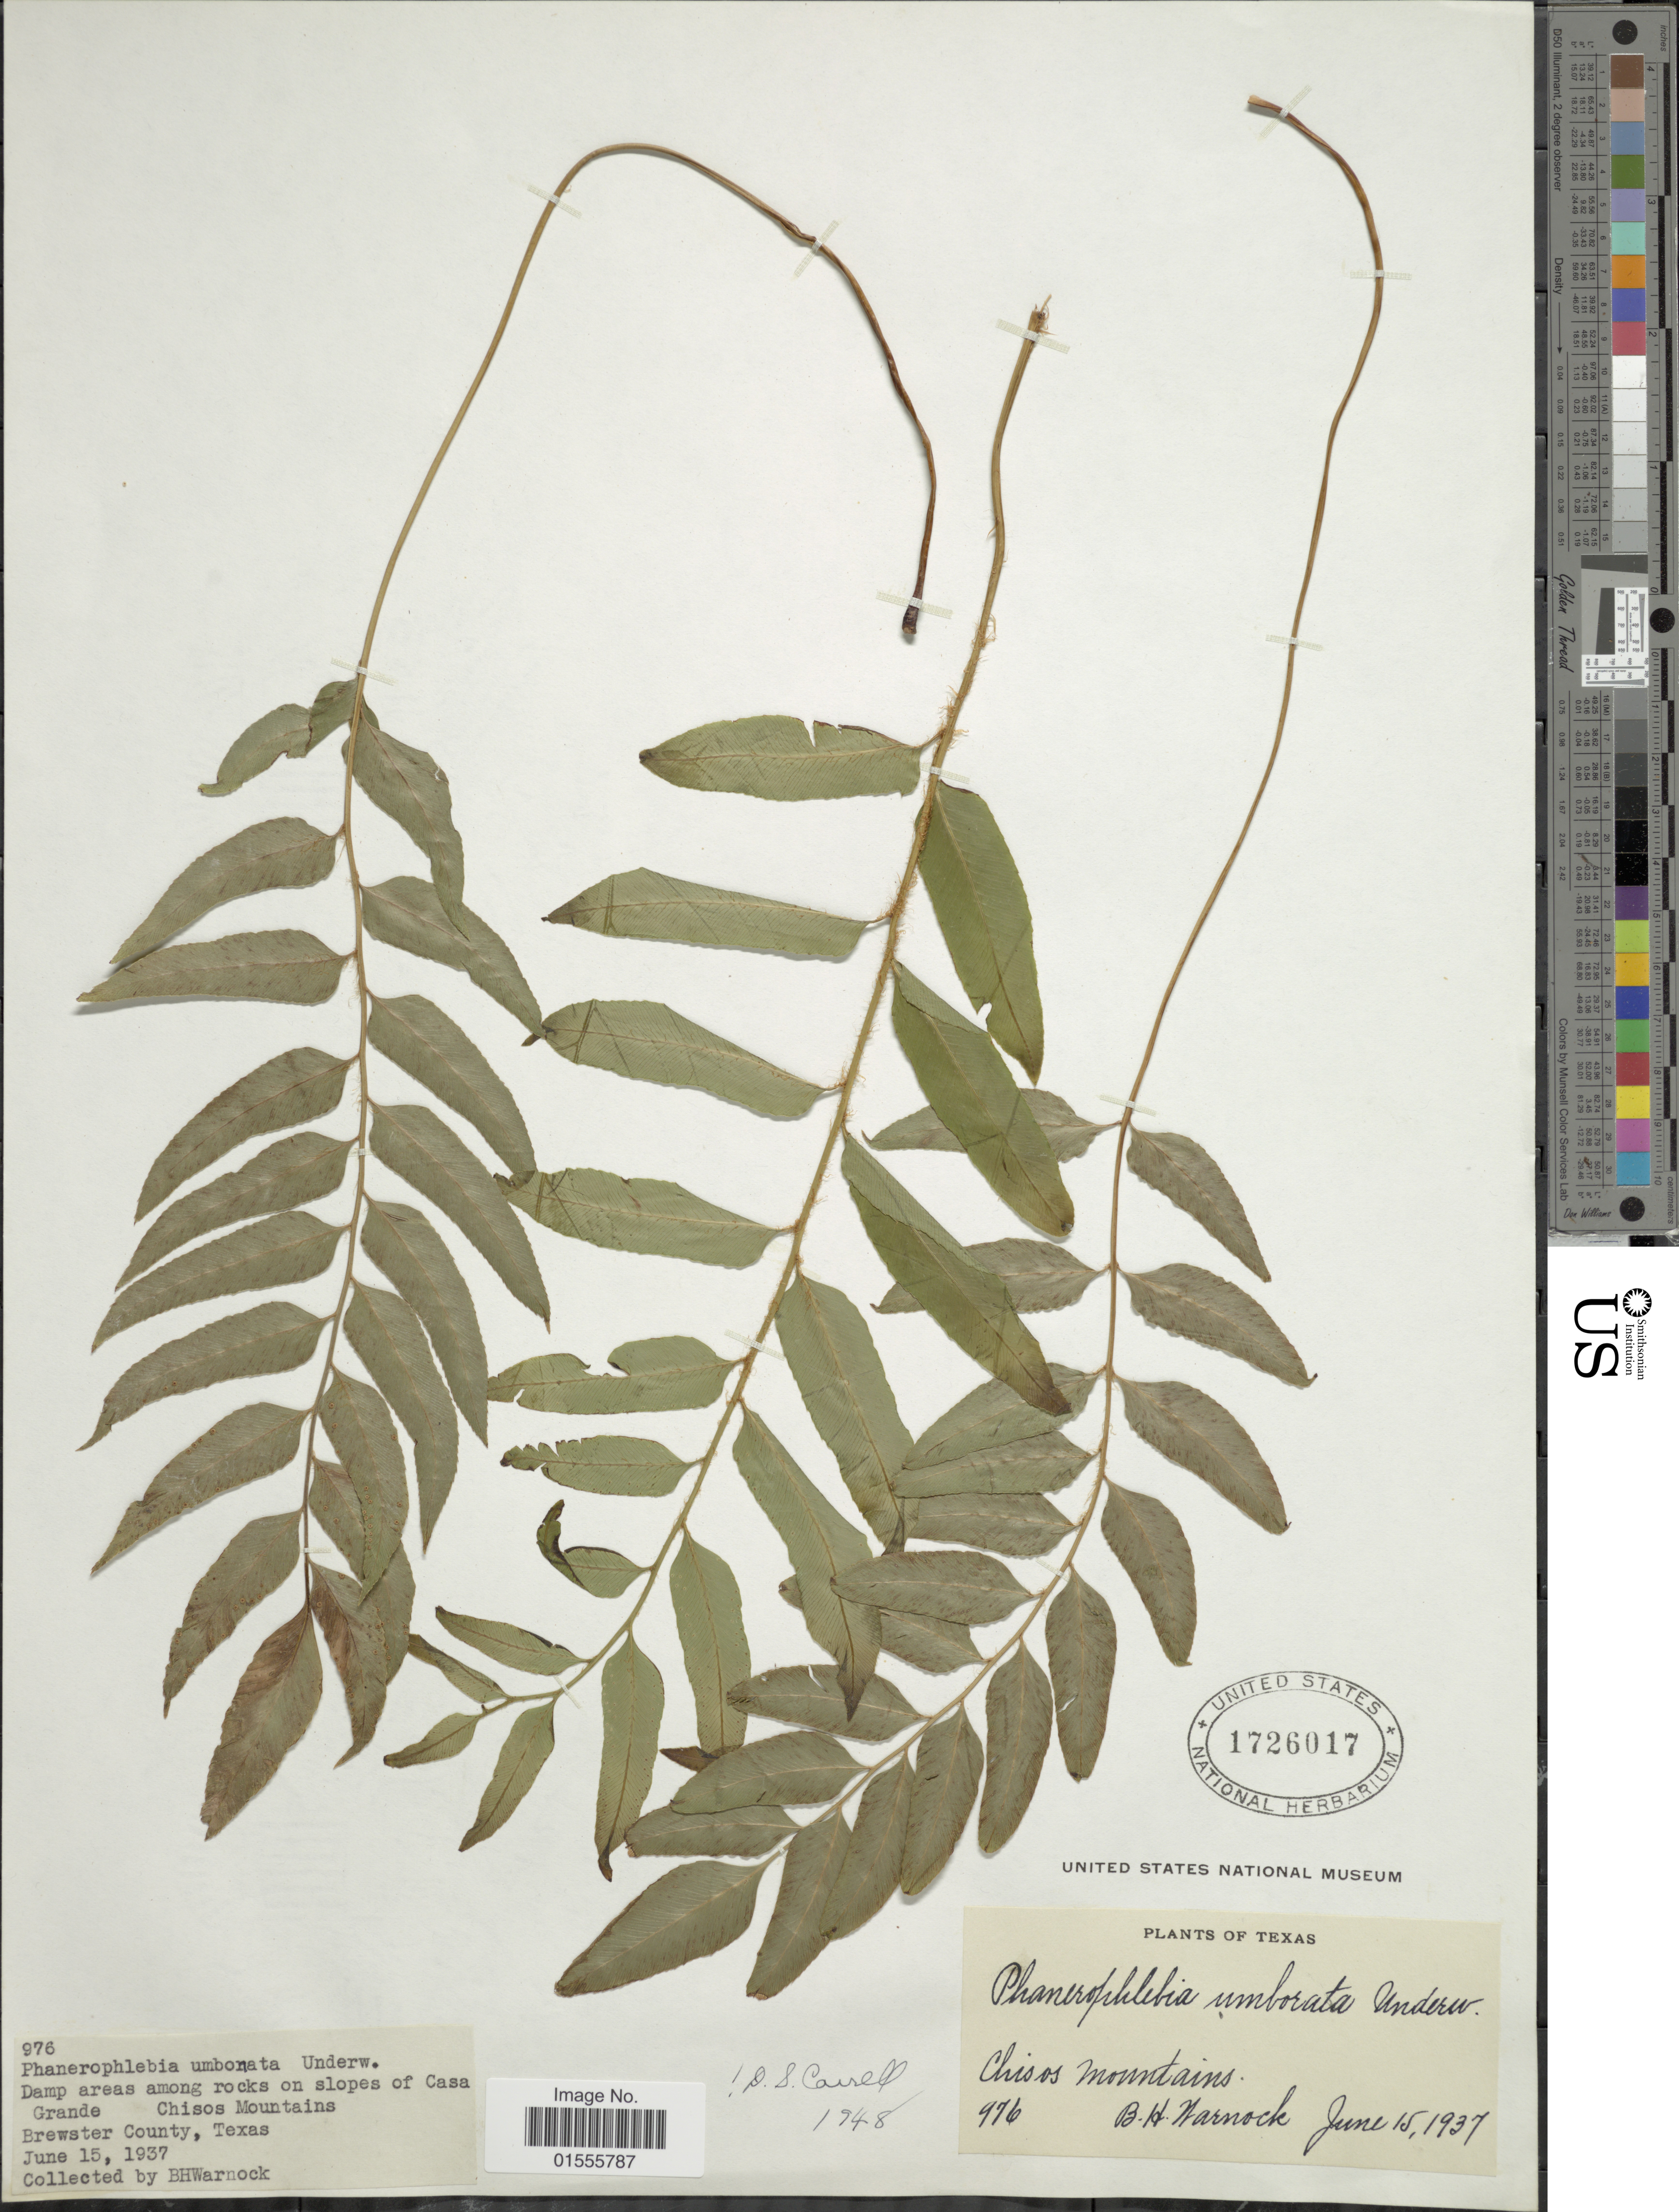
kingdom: Plantae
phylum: Tracheophyta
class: Polypodiopsida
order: Polypodiales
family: Dryopteridaceae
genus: Phanerophlebia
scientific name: Phanerophlebia umbonata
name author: Underw.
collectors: B. H. Warnock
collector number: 976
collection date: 1937-06-15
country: United States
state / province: Texas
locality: Damp areas among rocks on slopes of Casa Grande, Chisos Mountains Brewster County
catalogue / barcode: US 1726017